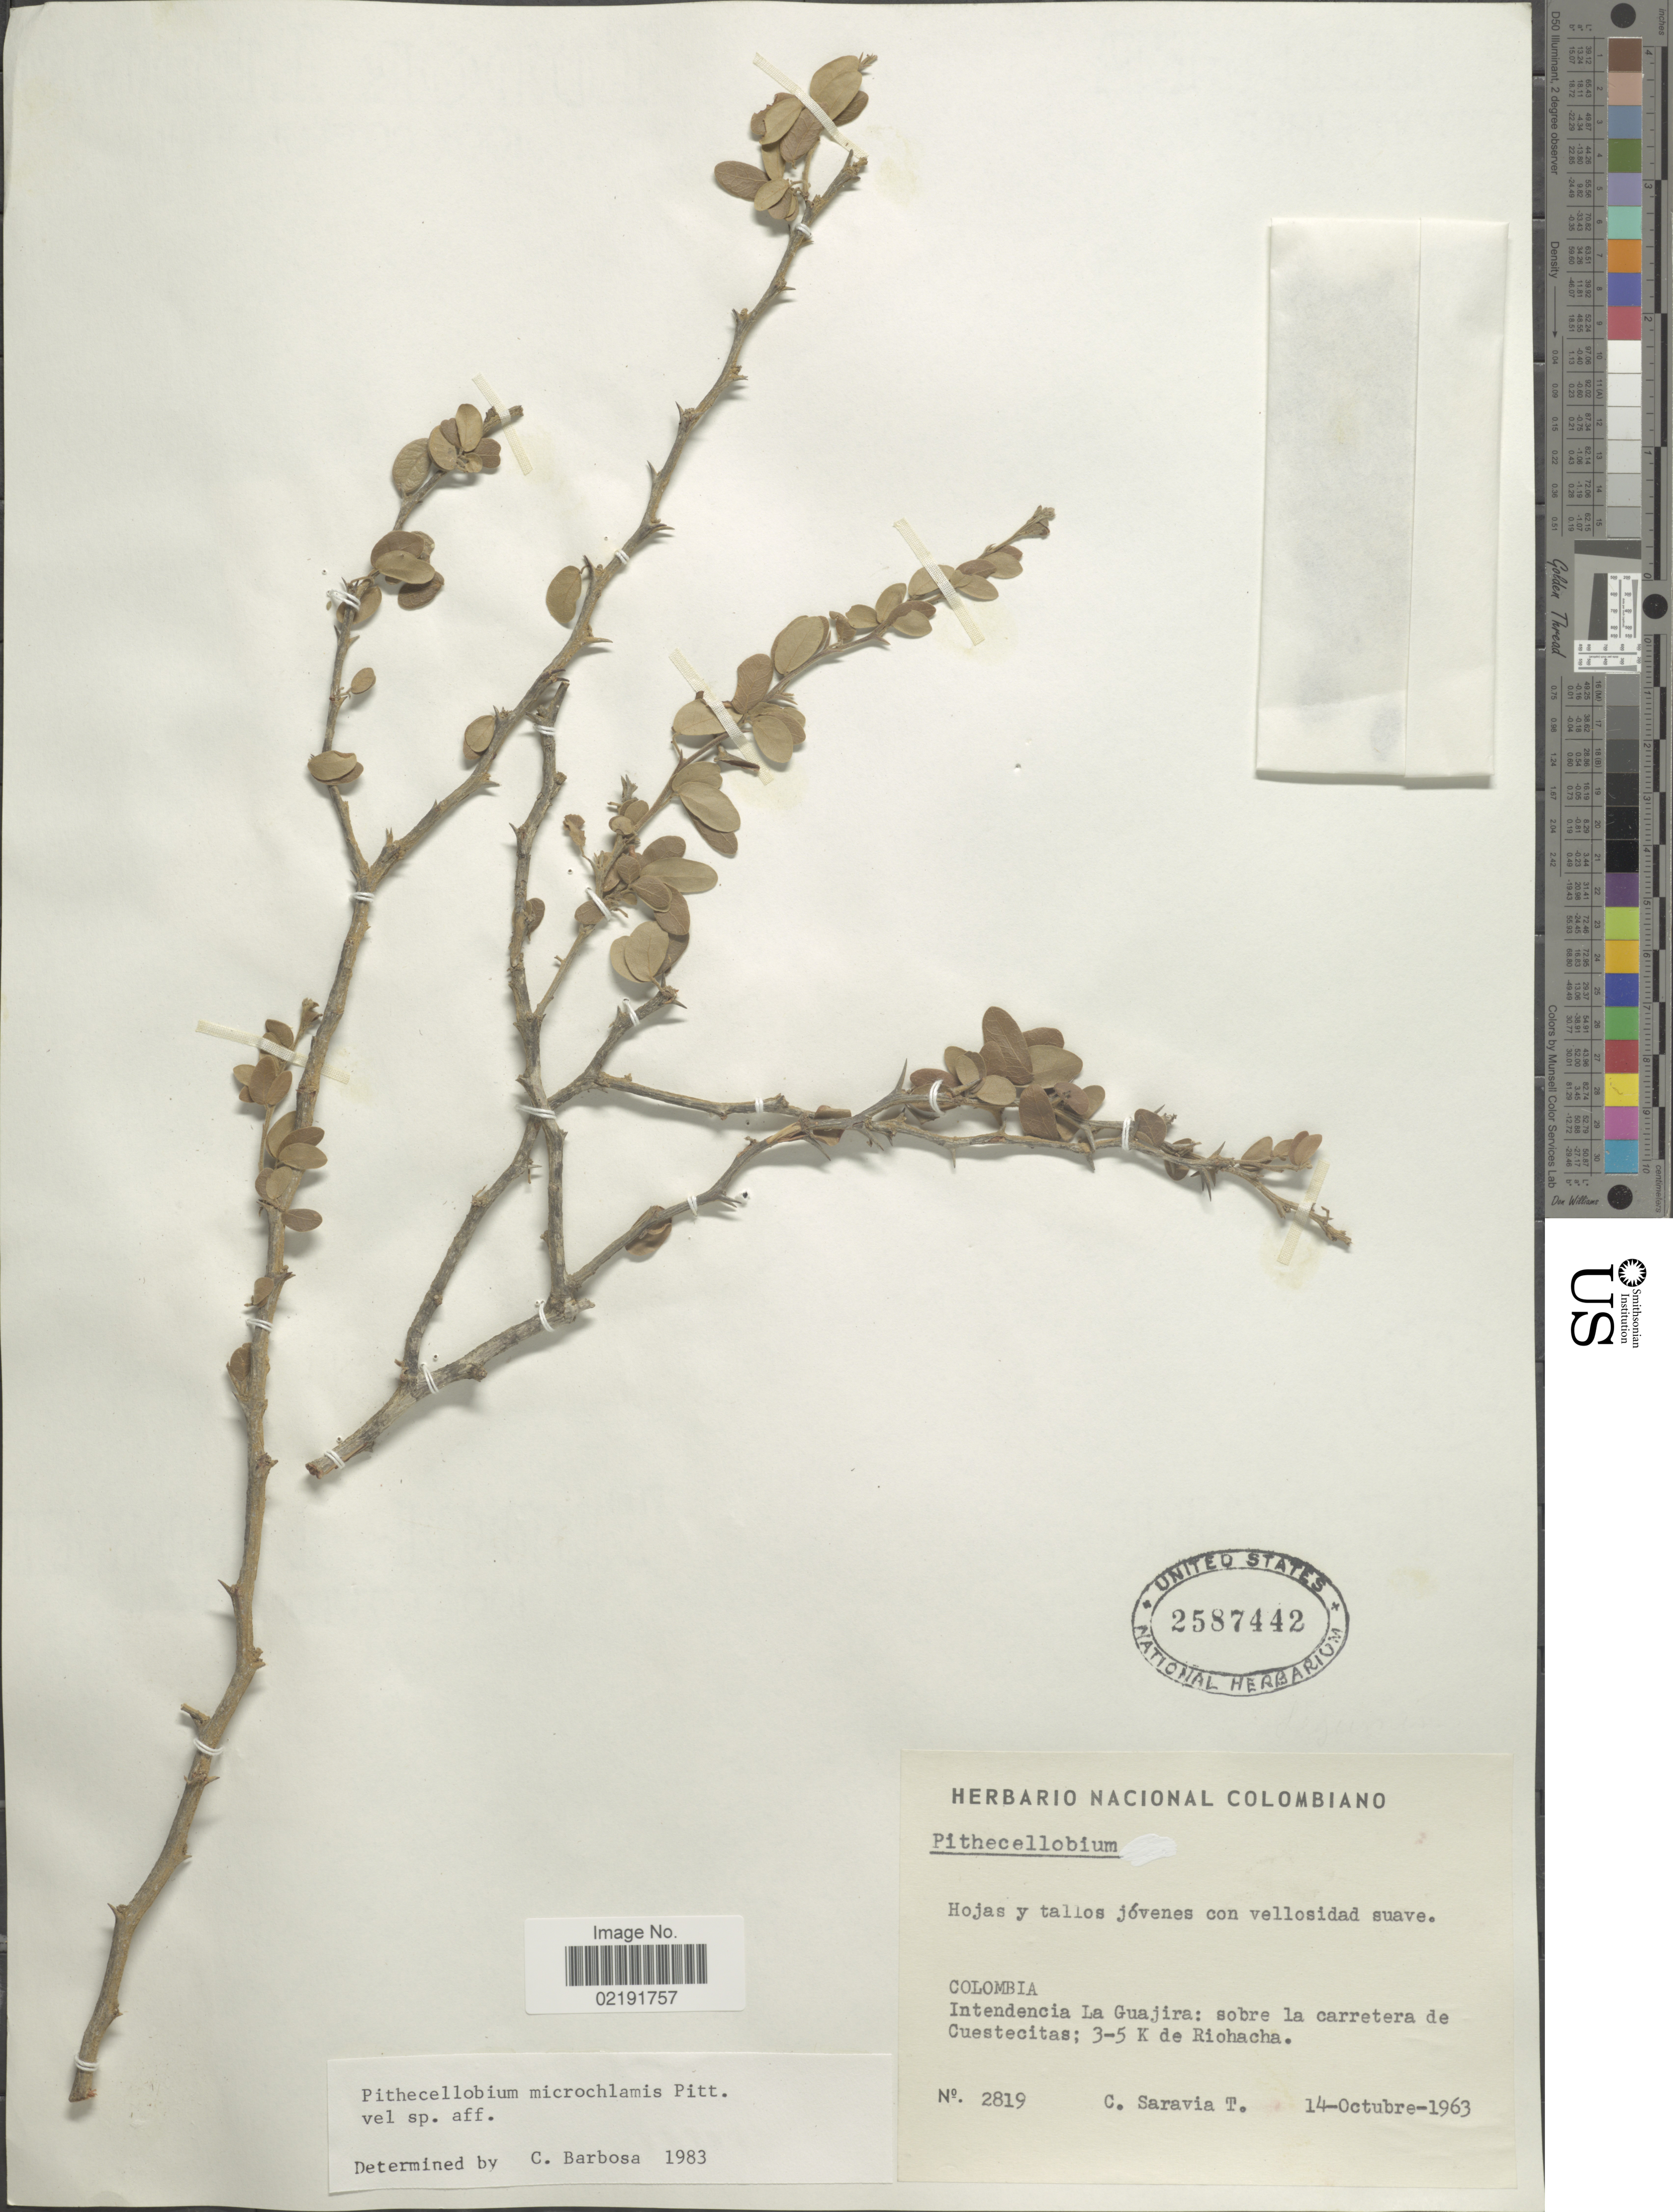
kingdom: Plantae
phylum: Tracheophyta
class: Magnoliopsida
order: Fabales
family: Fabaceae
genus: Pithecellobium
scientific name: Pithecellobium sp.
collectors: C. Saravia T.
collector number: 2819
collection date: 1963-10-14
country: Colombia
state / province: La Guajira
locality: Colombia. Intendencia La Guajira: sobre la carretera de Cuestecitas; 3-5 K de Riohacha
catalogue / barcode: US 2587442